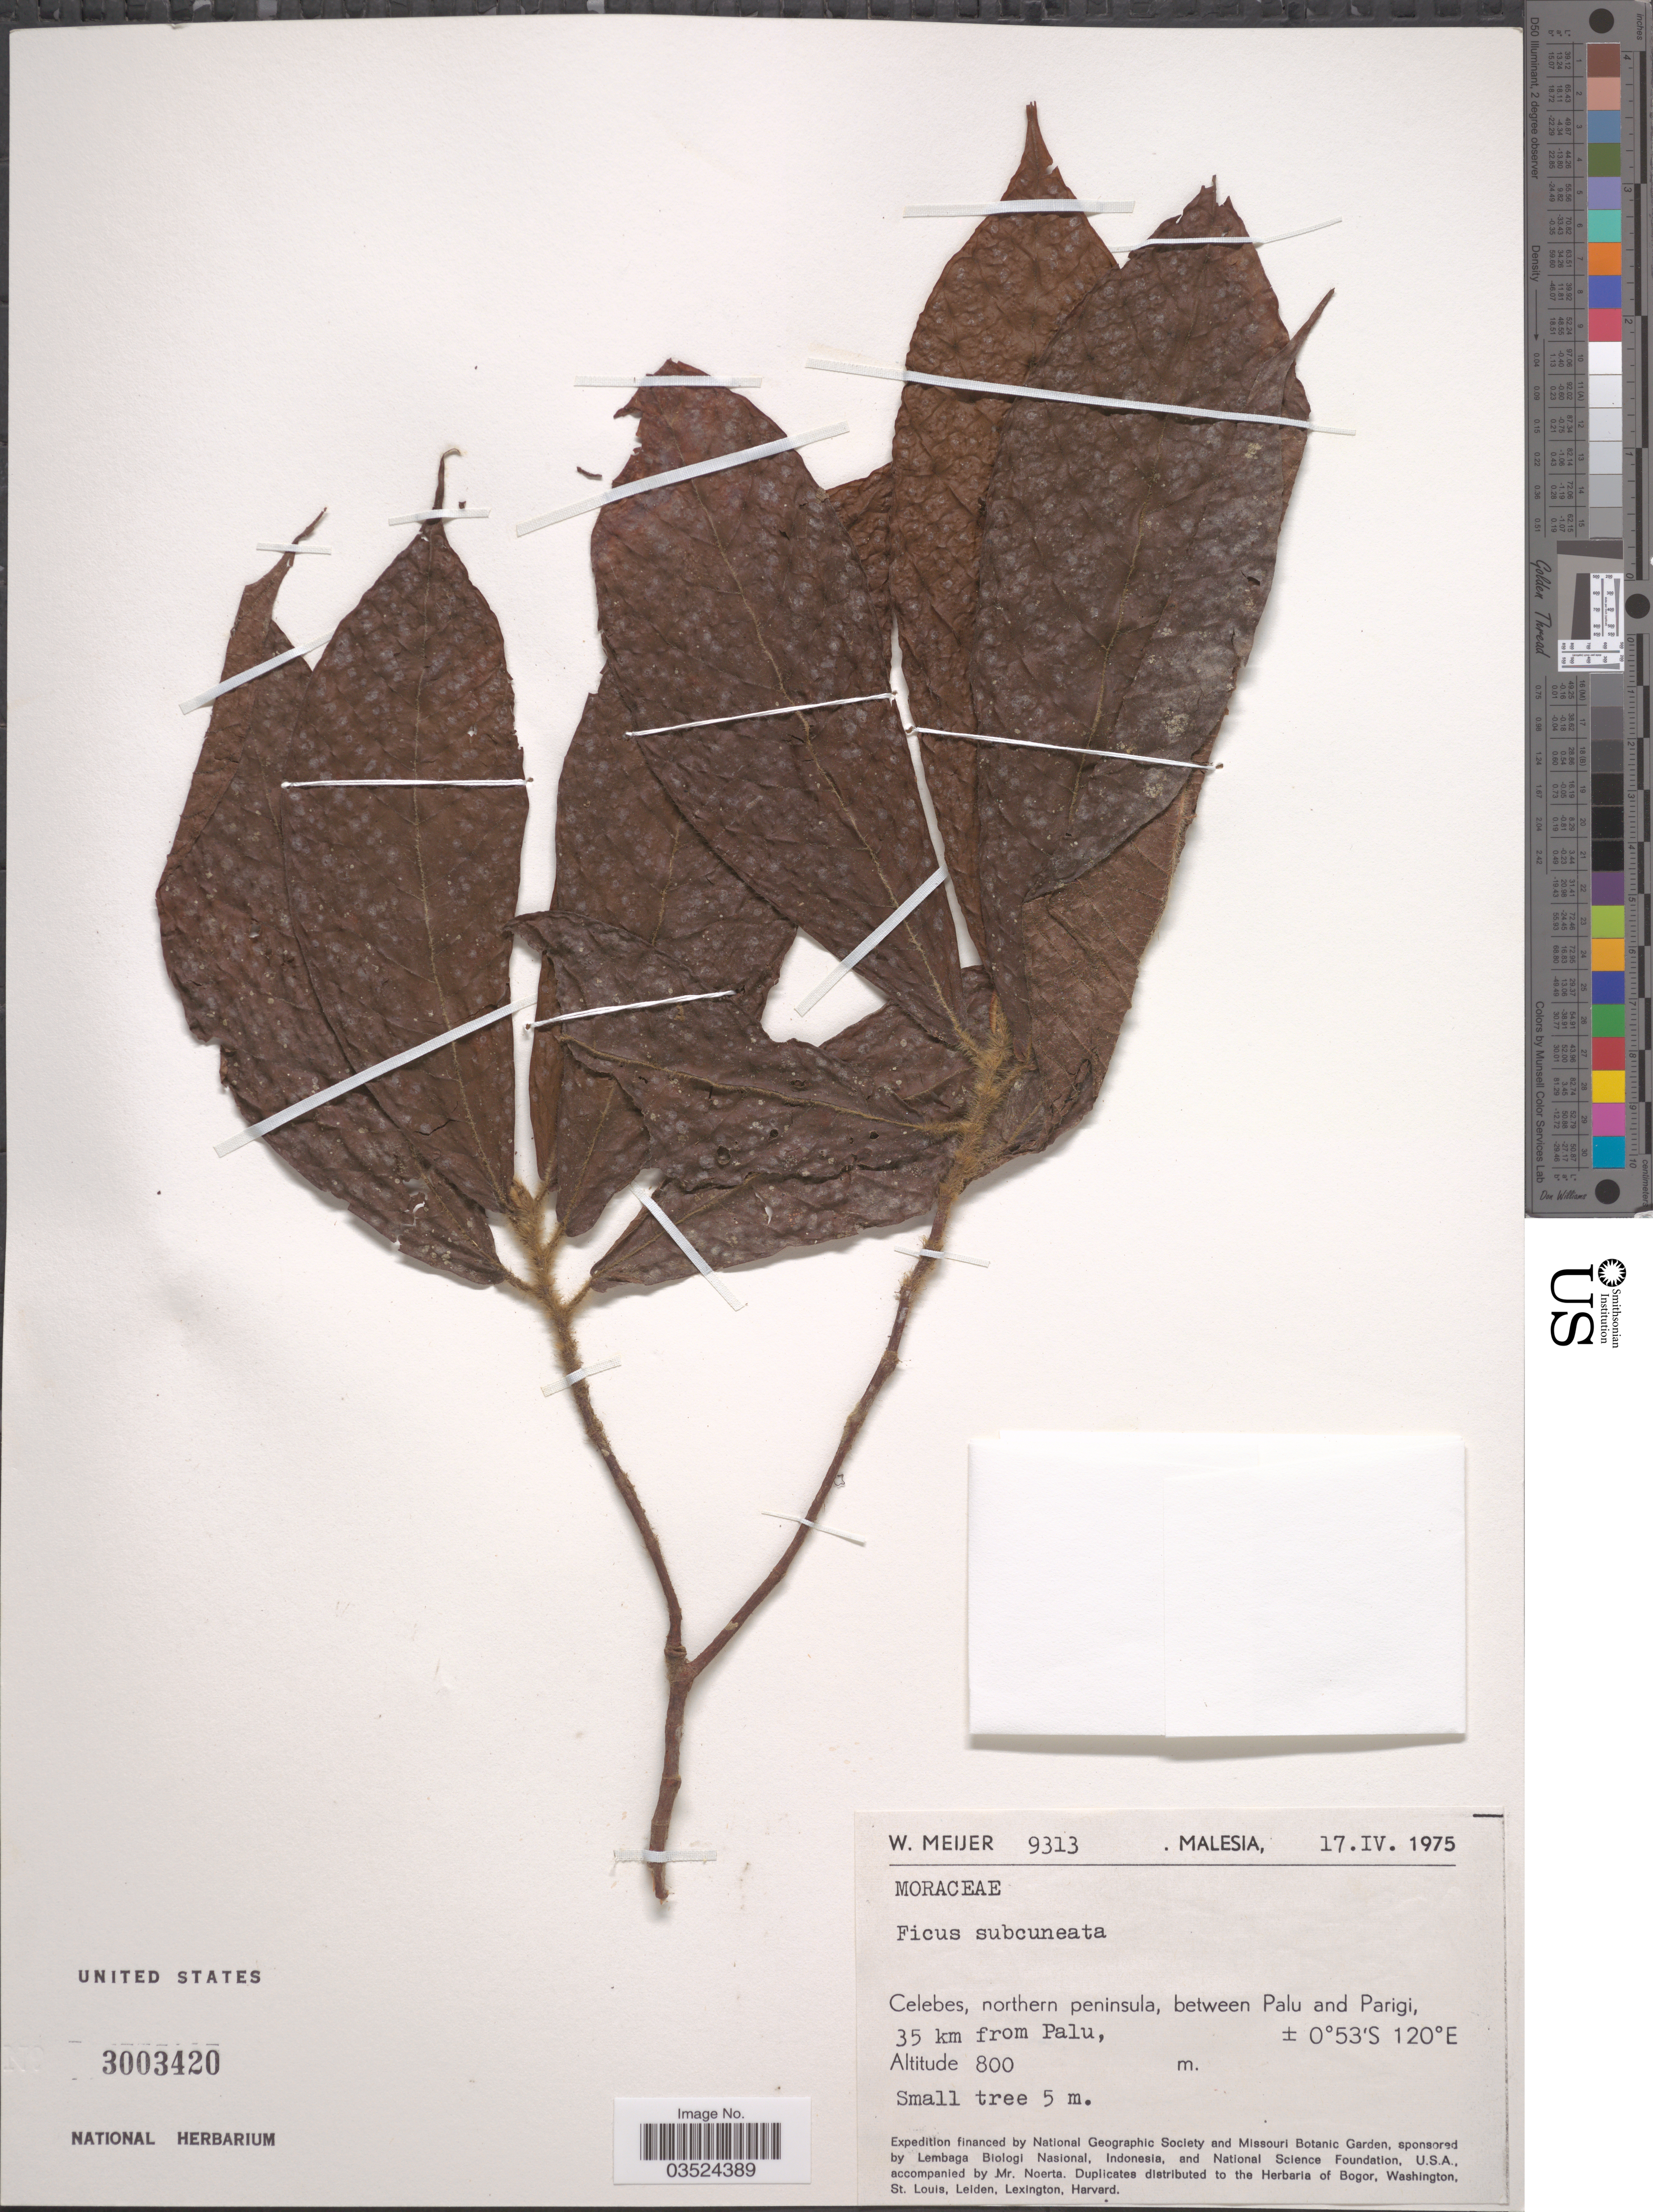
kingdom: Plantae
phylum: Tracheophyta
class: Magnoliopsida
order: Rosales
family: Moraceae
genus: Ficus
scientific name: Ficus subcuneata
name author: Miq.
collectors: W. Meijer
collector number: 9313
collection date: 1975-04-17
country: Malaysia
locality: Malesia. Celebes, northern peninsula, between Palu and Parigi, 35 km from Palu.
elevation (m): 800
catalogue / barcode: US 3003420